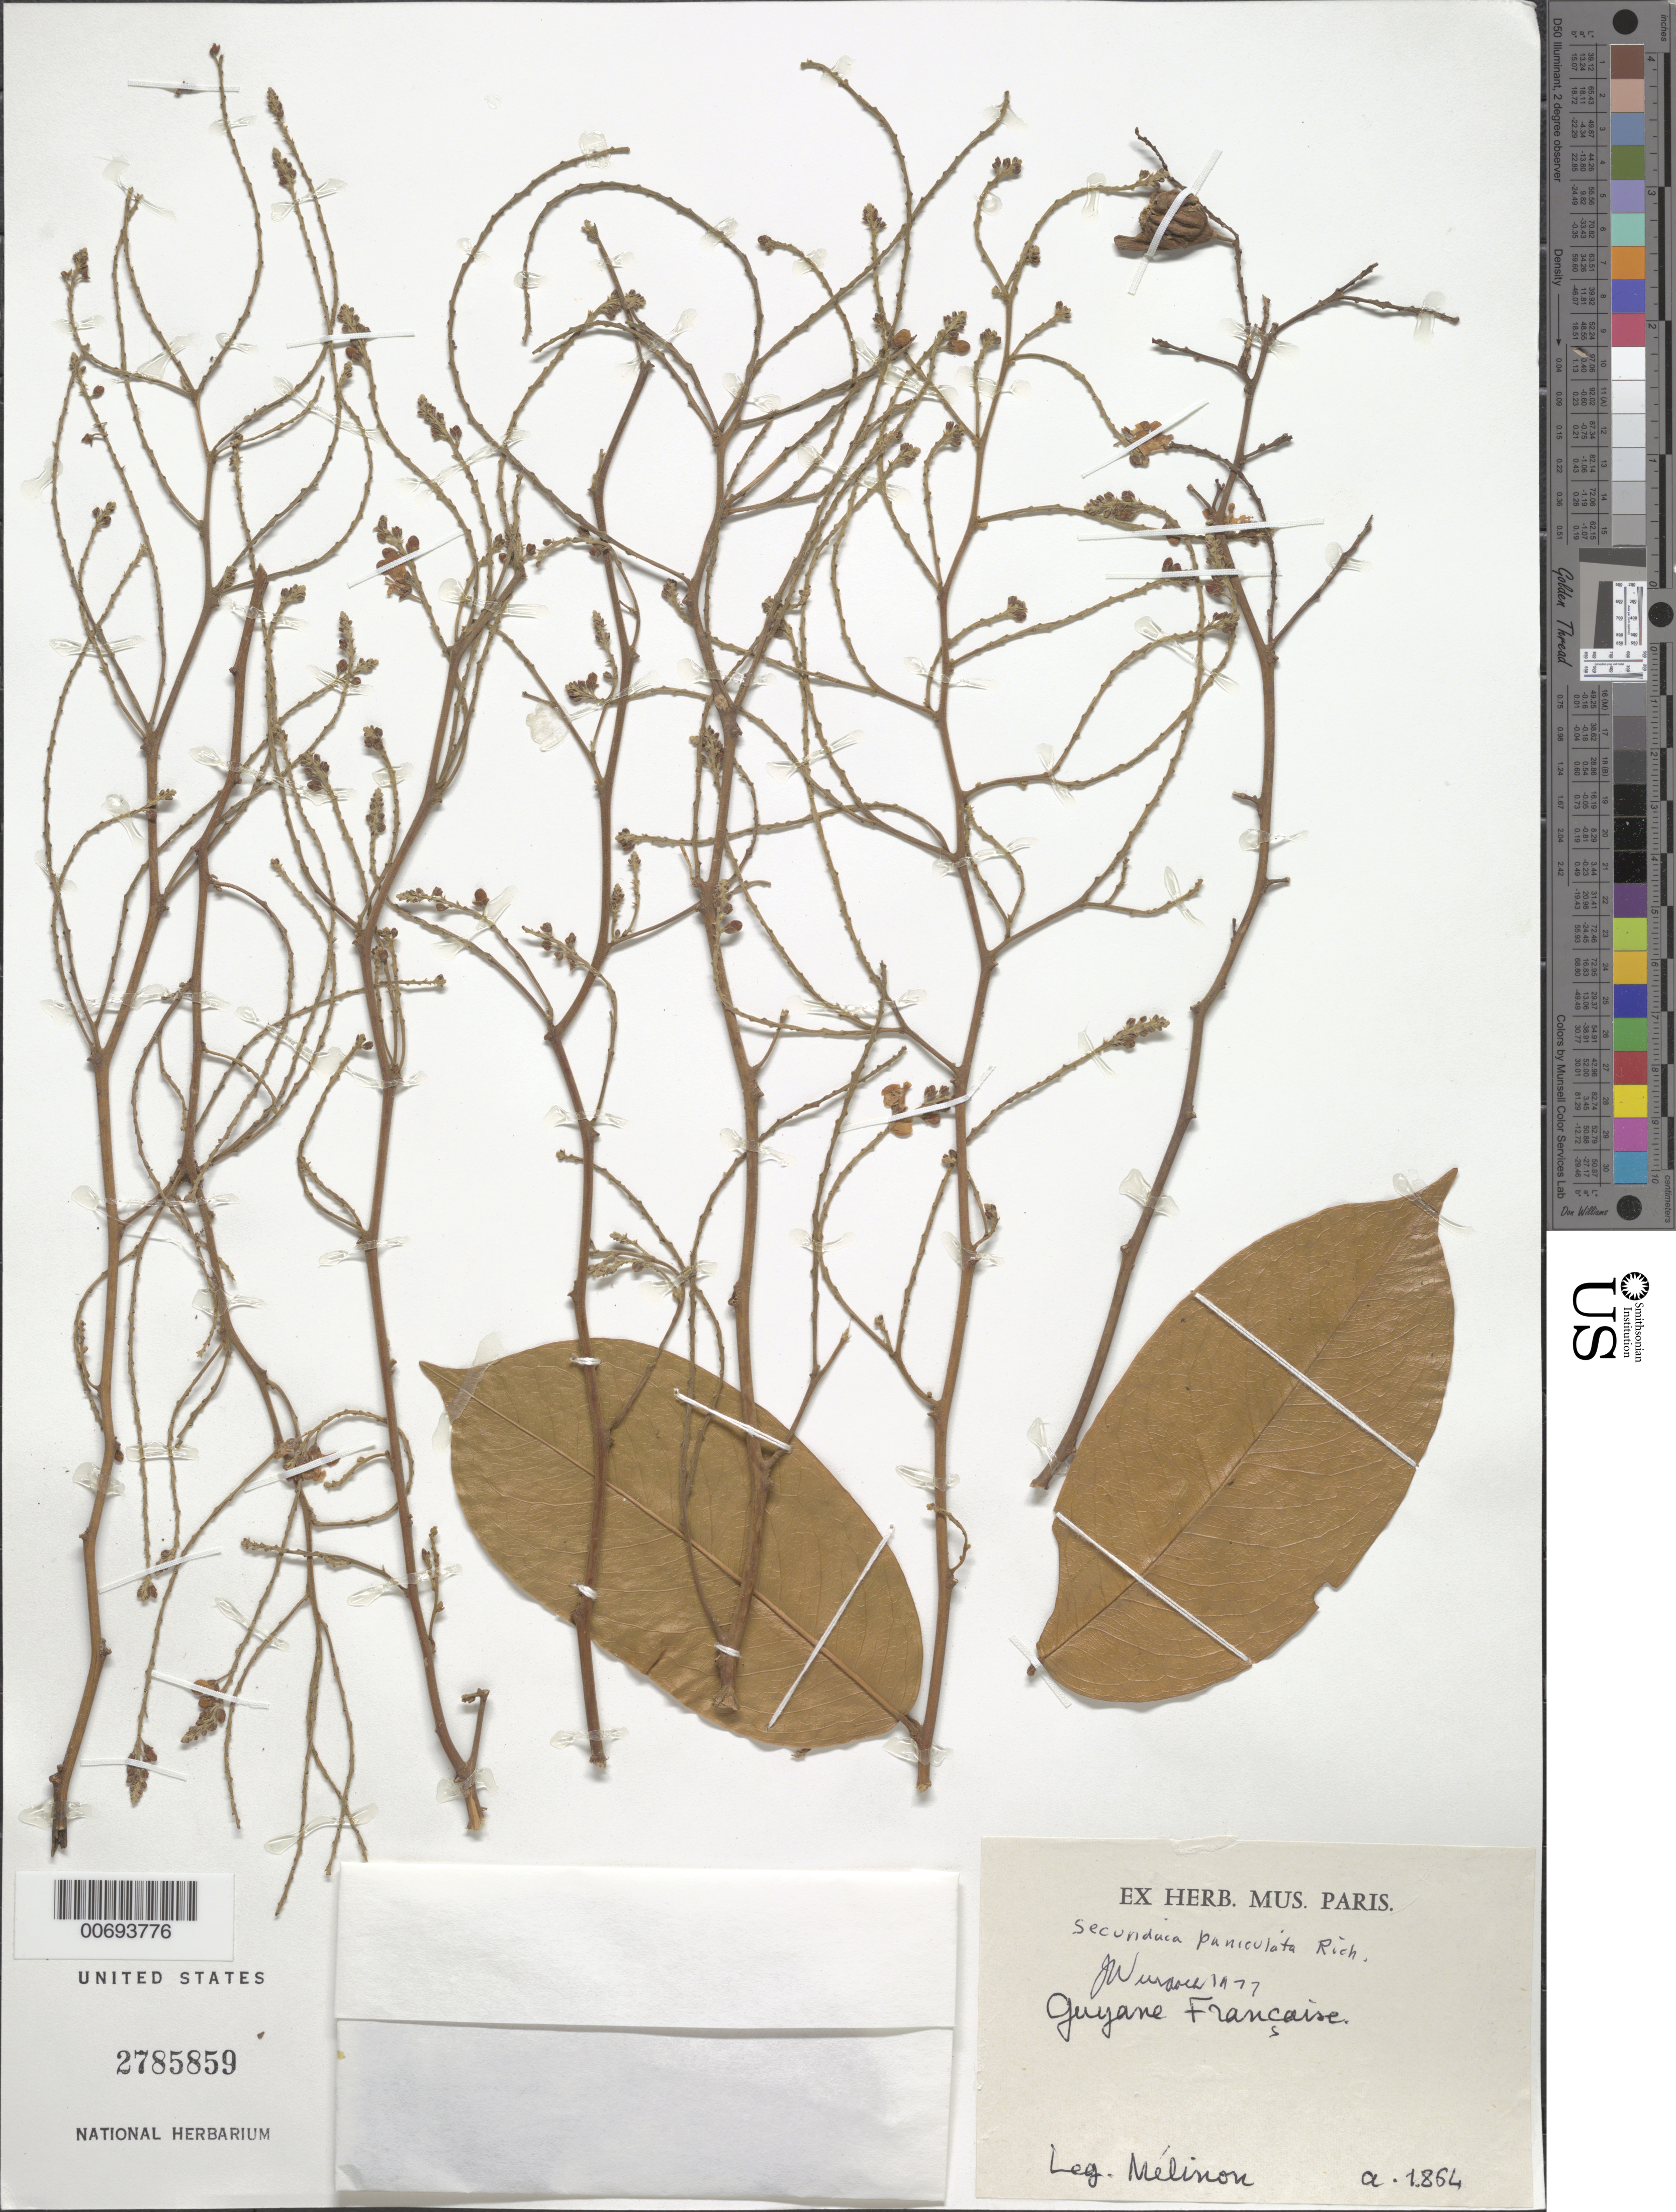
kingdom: Plantae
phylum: Tracheophyta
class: Magnoliopsida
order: Fabales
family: Polygalaceae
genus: Securidaca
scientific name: Securidaca paniculata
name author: Rich.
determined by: Wurdack, John J., (US), US (UNITED STATES)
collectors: E. Mélinon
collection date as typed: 1864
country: French Guiana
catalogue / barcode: US 2785859